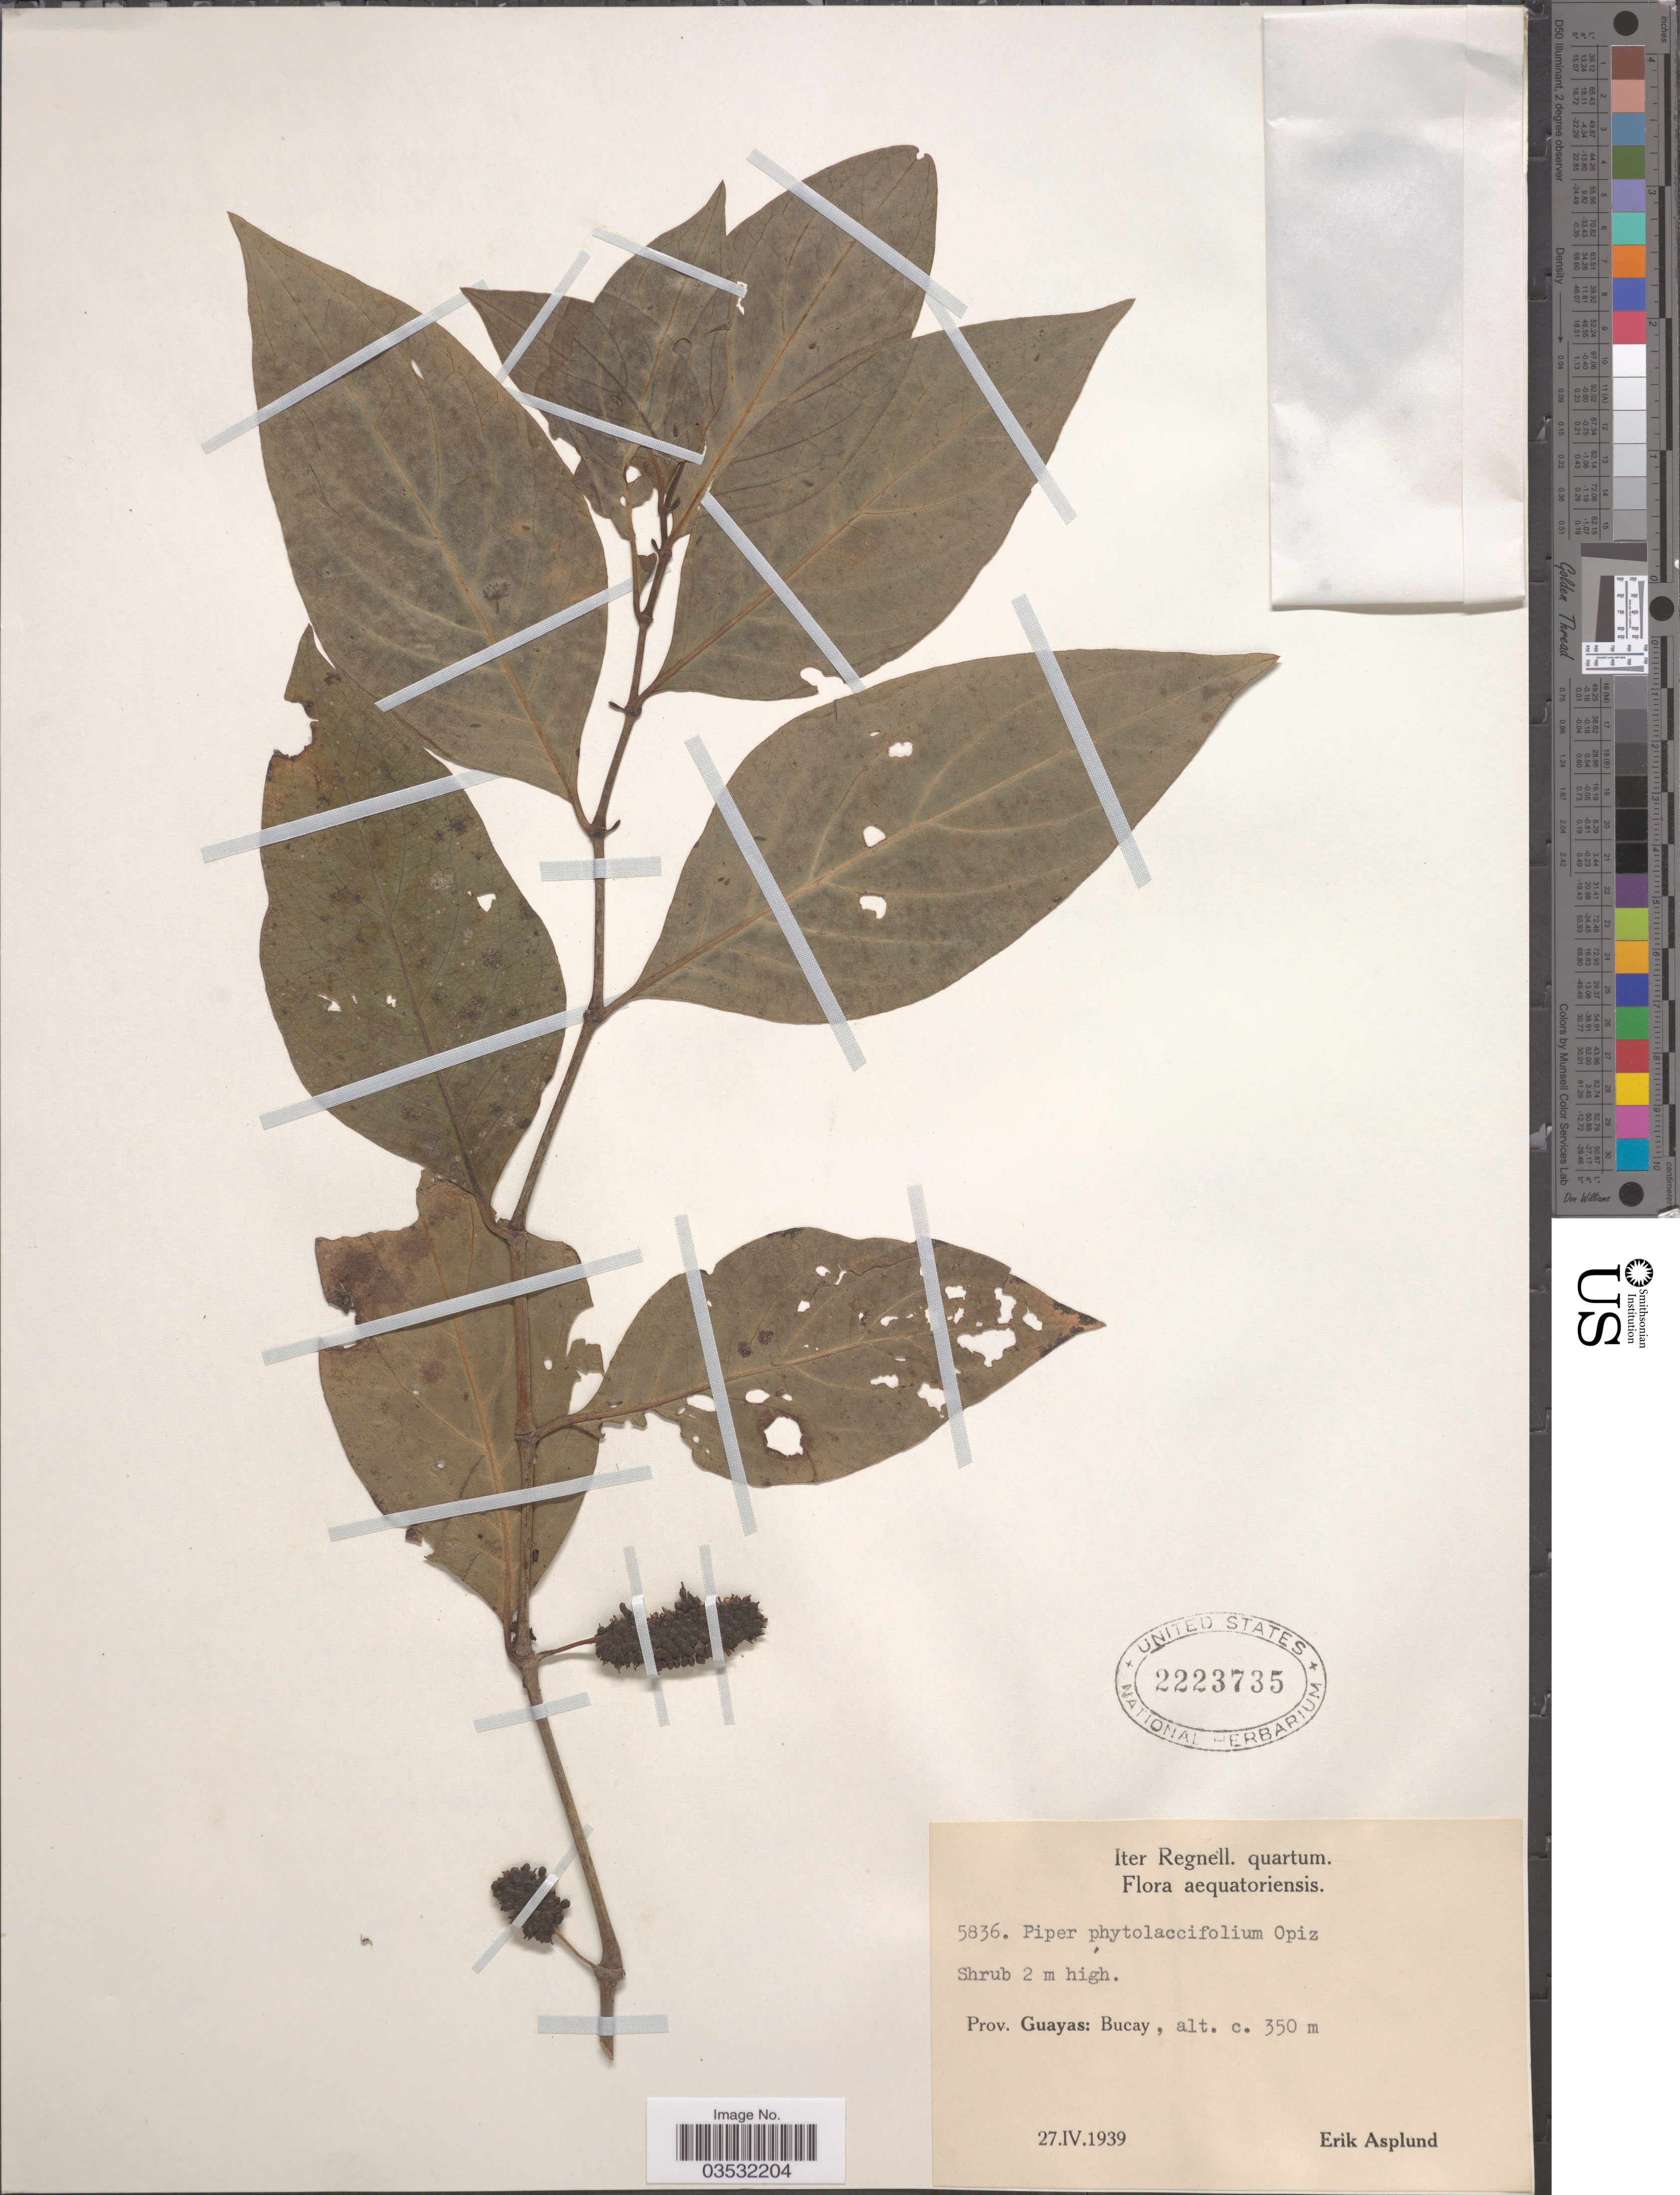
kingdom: Plantae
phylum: Tracheophyta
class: Magnoliopsida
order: Piperales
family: Piperaceae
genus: Piper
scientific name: Piper phytolaccifolium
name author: Opiz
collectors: E. Asplund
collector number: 5836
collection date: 1939-04-27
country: Ecuador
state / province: Guayas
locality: Aequatoriensis. Bucay.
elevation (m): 350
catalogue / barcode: US 2223735